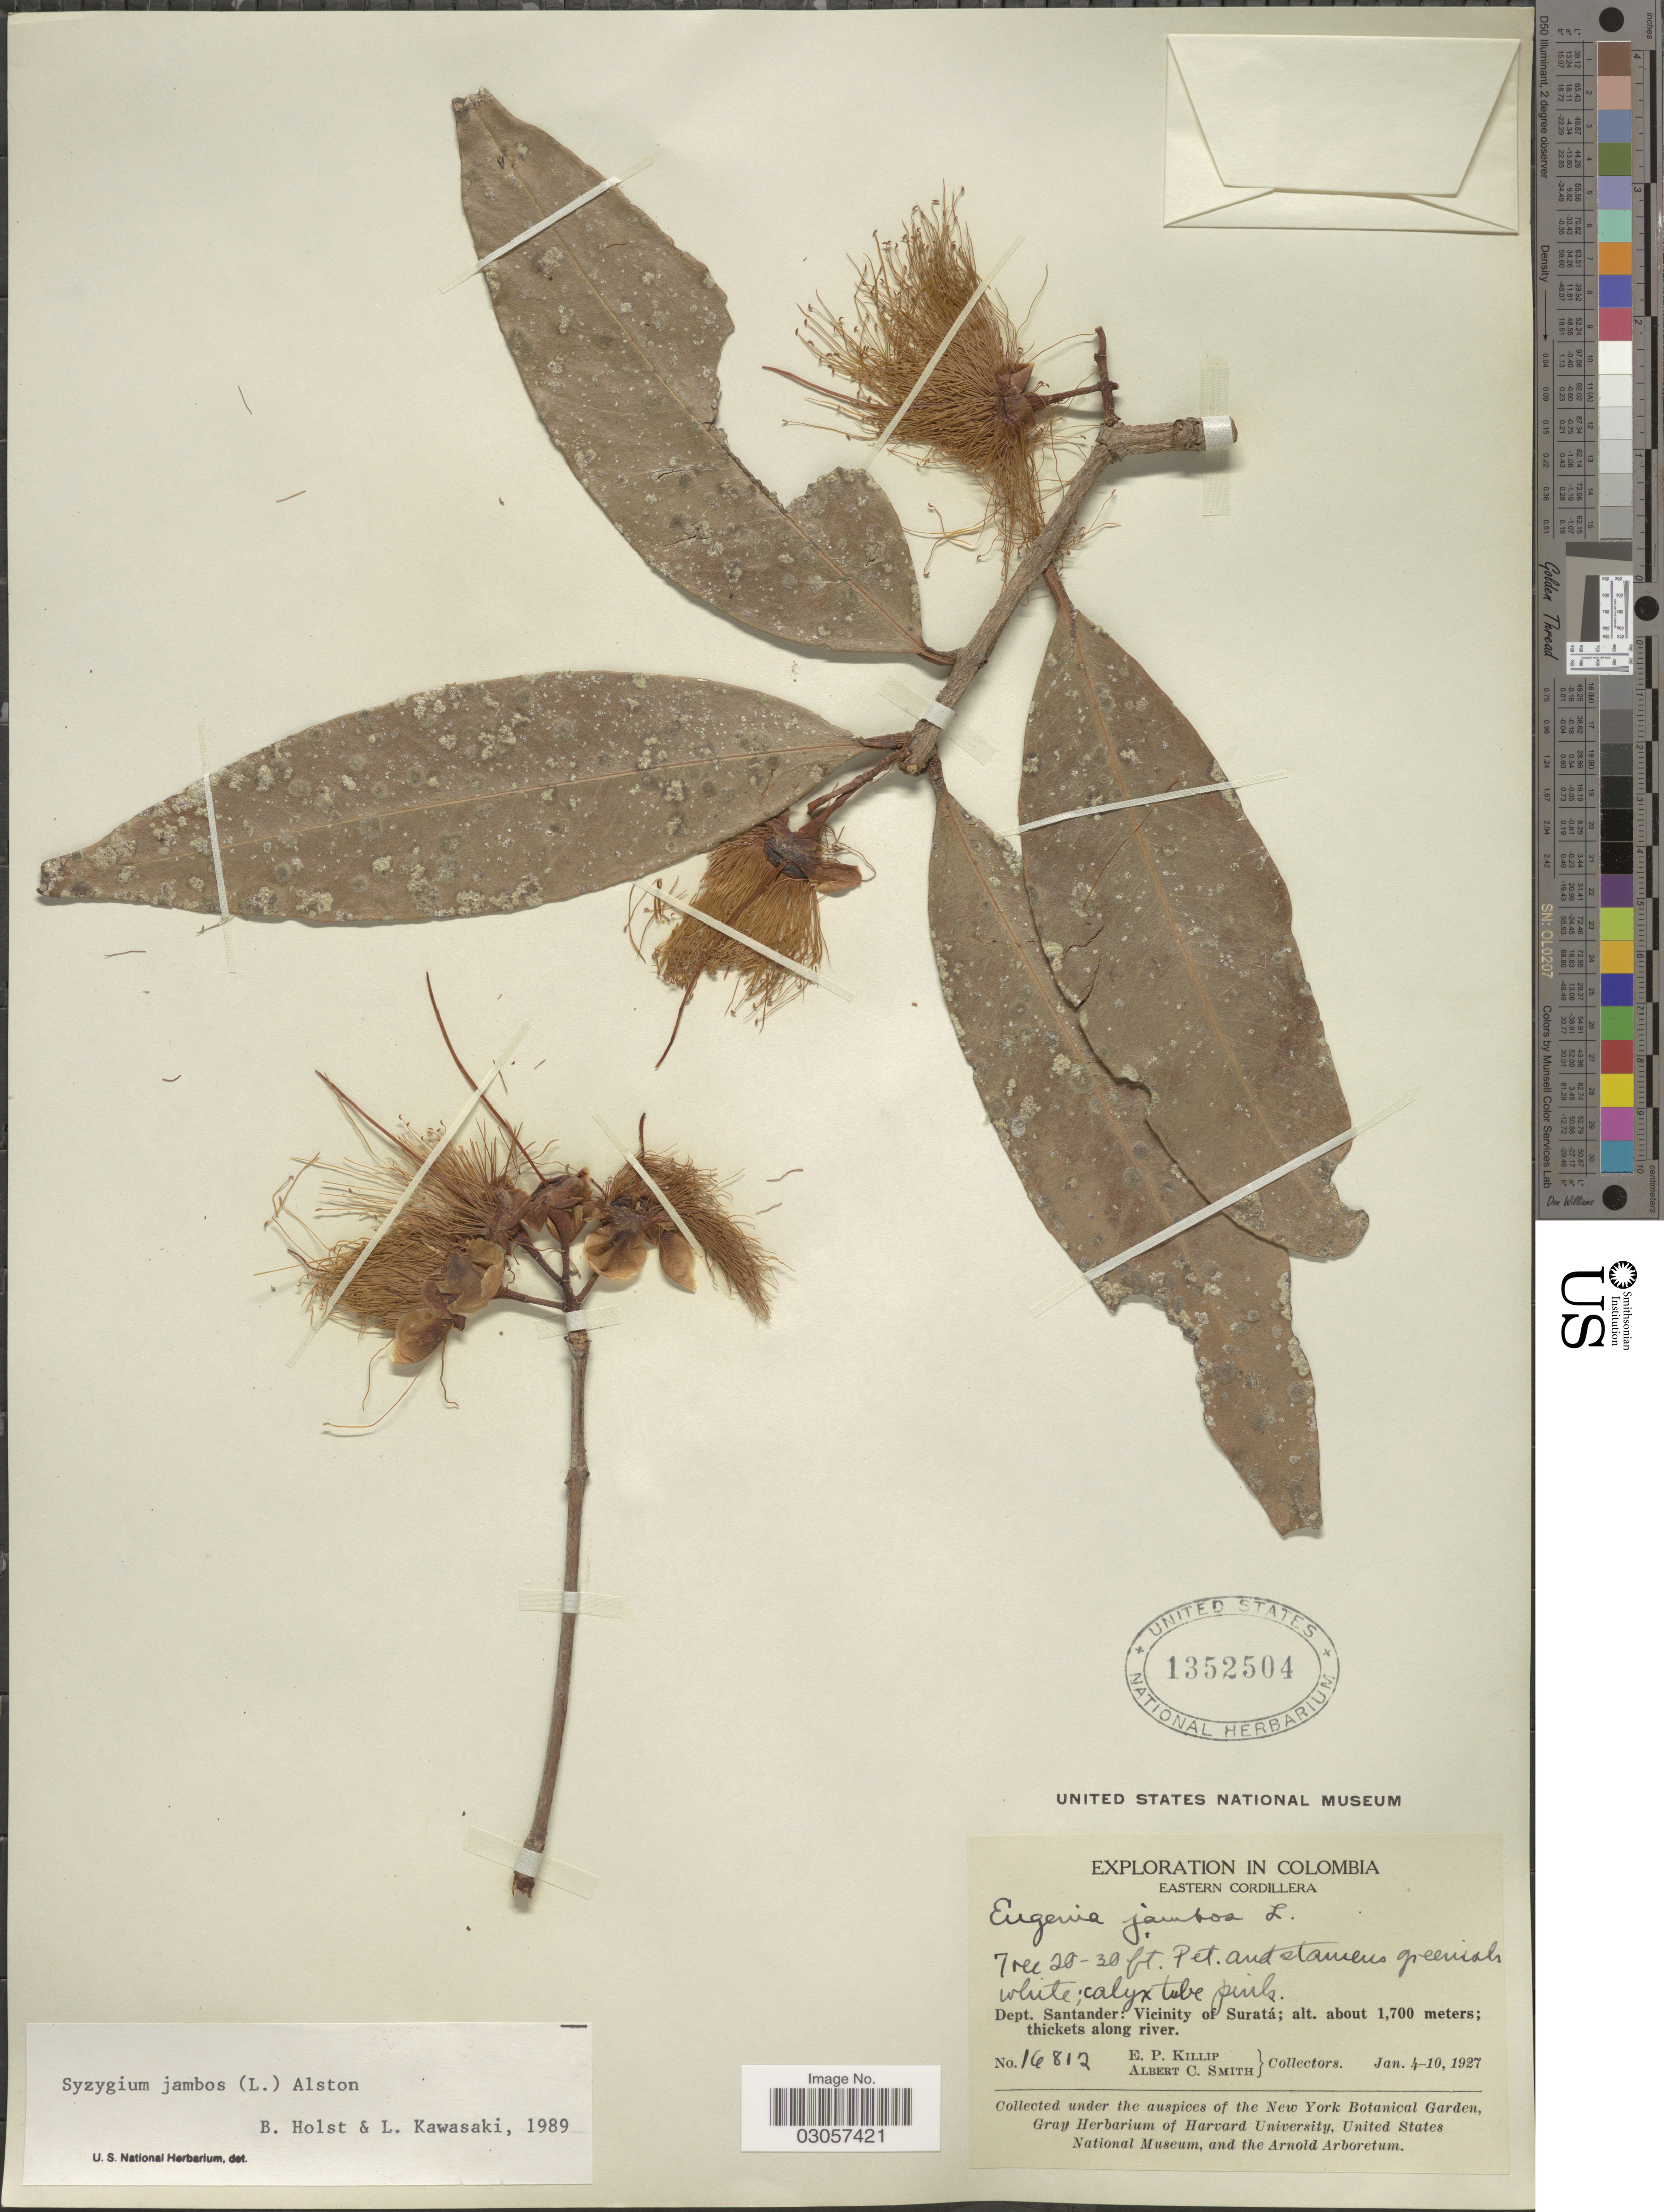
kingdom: Plantae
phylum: Tracheophyta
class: Magnoliopsida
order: Myrtales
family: Myrtaceae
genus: Syzygium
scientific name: Syzygium jambos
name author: (L.) Alston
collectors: E. P. Killip & A. C. Smith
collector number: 16812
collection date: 1927-01-04/1927-01-10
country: Colombia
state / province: Santander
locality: Eastern Cordillera, Dept. Santander: Vicinity of Suratá, thickets along river.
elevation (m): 1700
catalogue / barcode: US 1352504